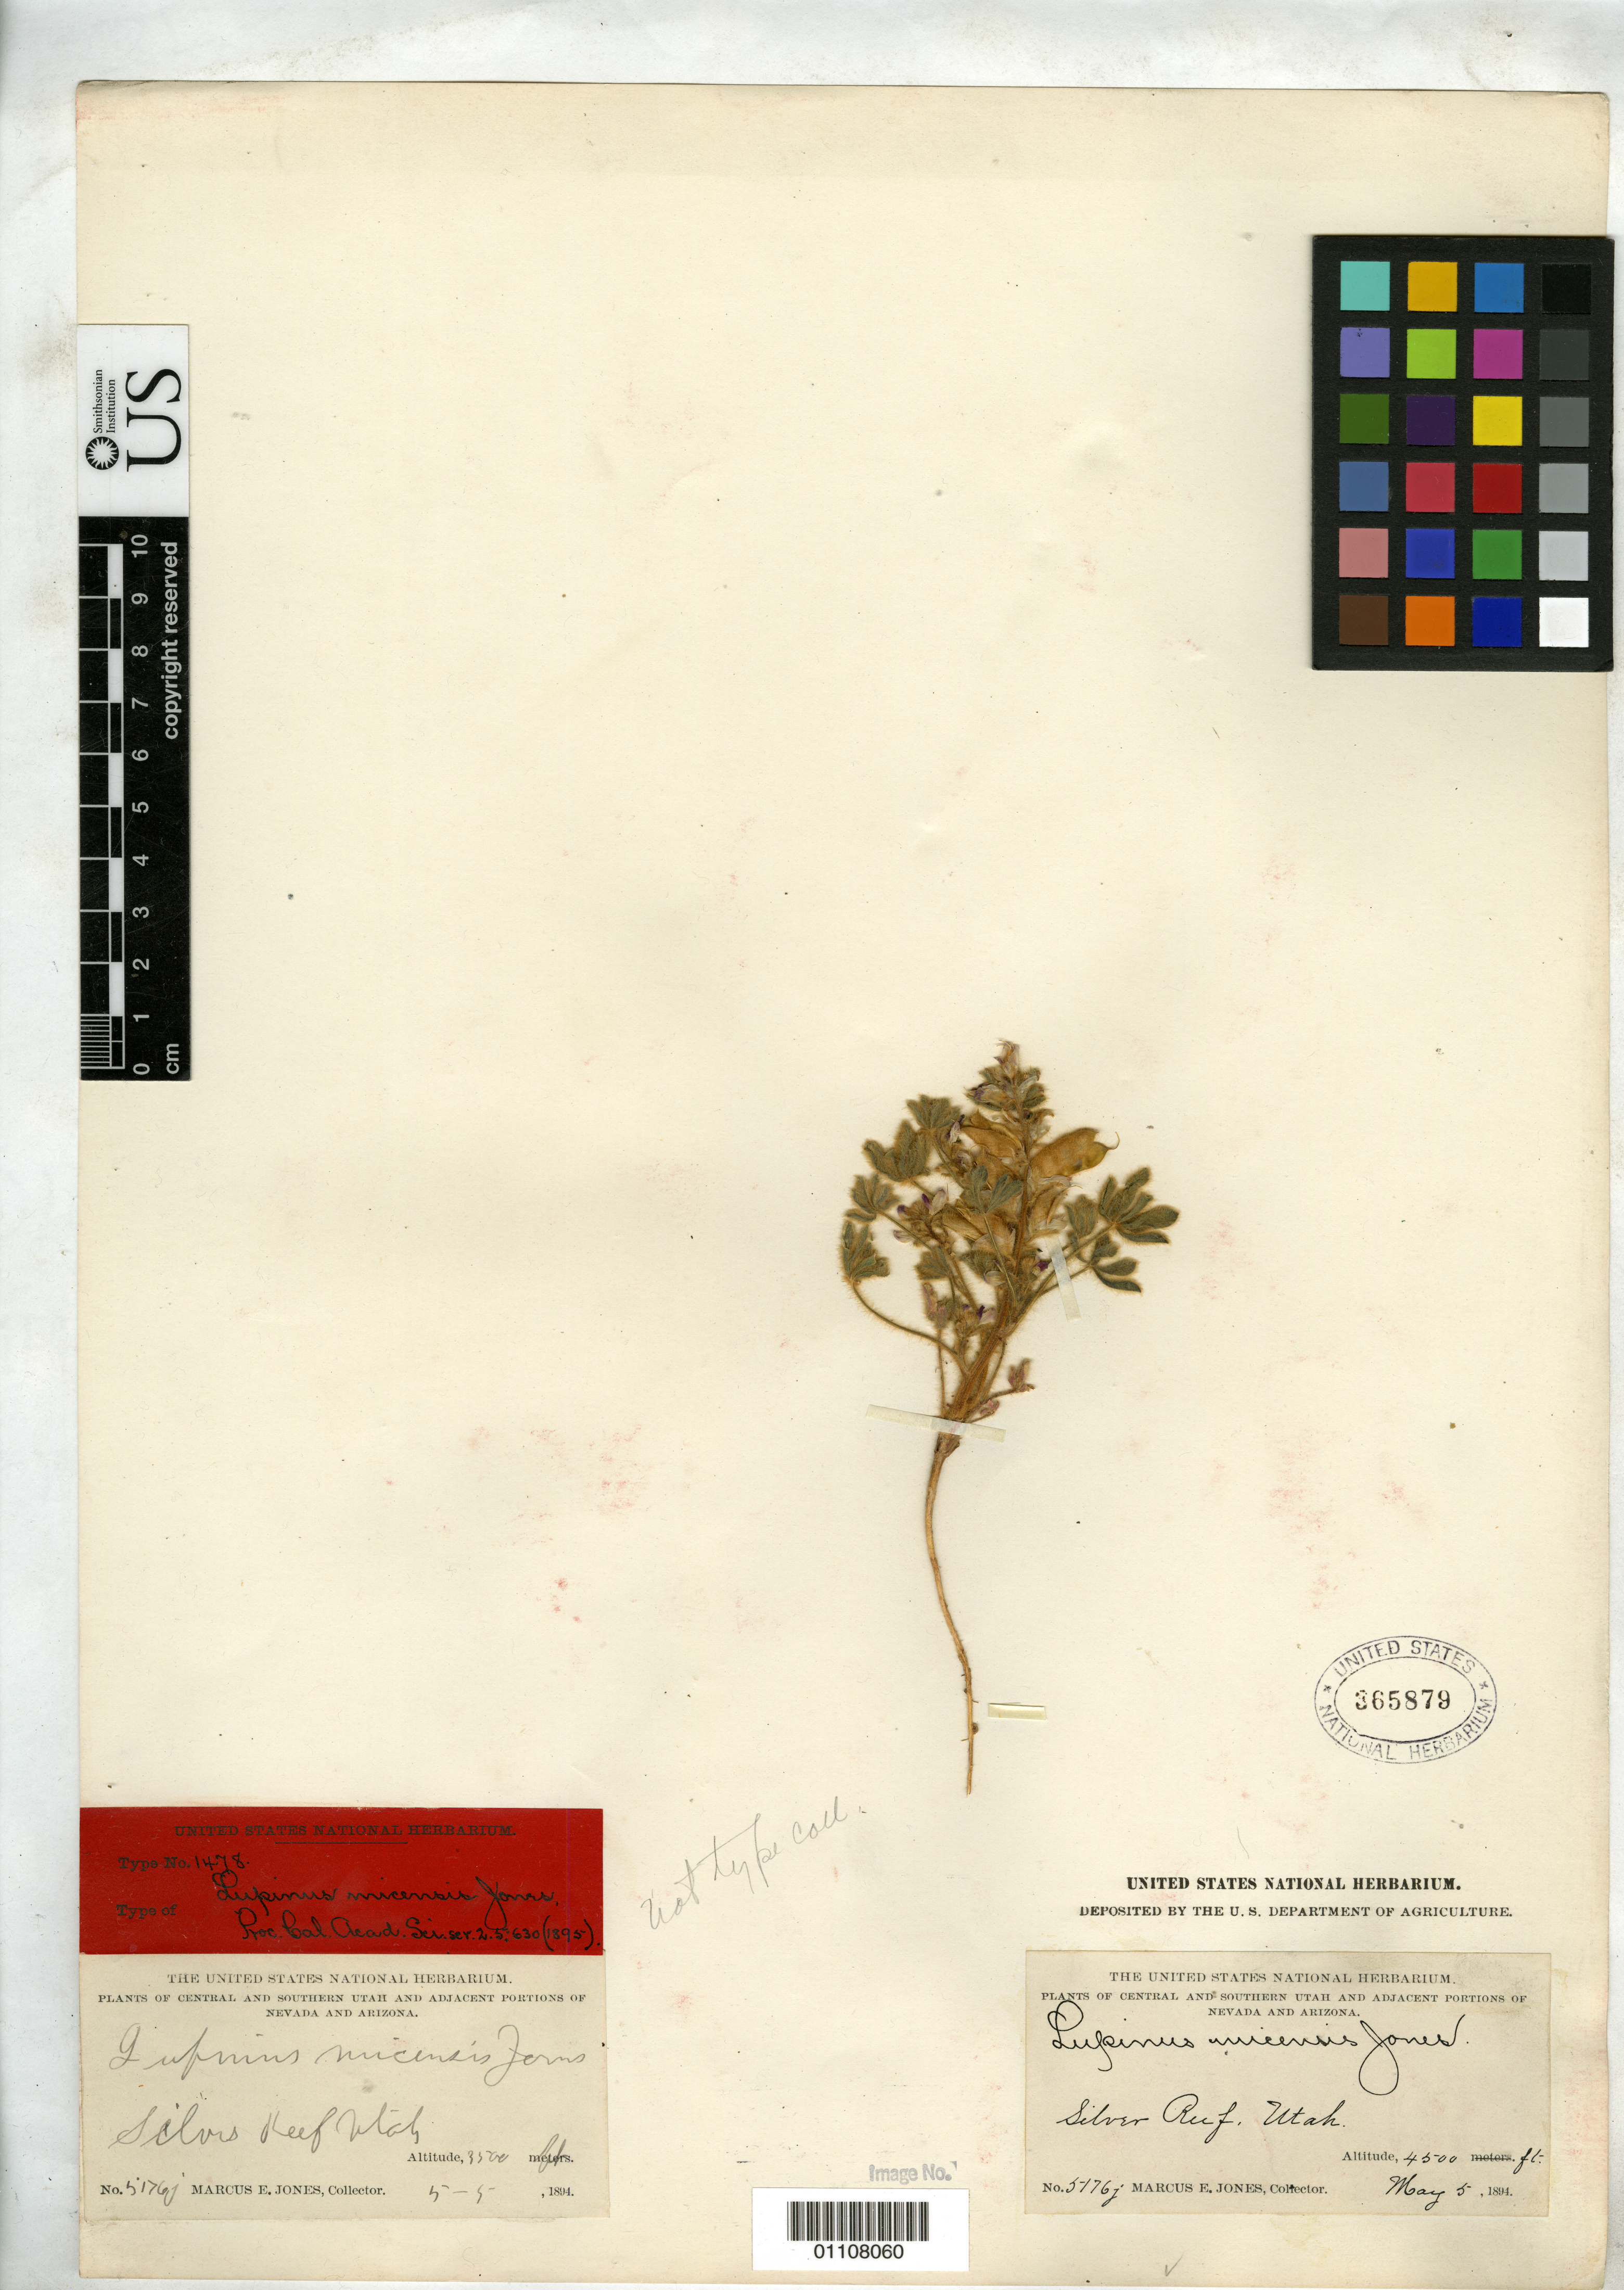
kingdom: Plantae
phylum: Tracheophyta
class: Magnoliopsida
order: Fabales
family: Fabaceae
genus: Lupinus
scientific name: Lupinus micensis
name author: M.E. Jones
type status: Syntype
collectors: M. E. Jones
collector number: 5176 j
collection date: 1894-05-05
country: United States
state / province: Utah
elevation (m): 1372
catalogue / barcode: US 365879